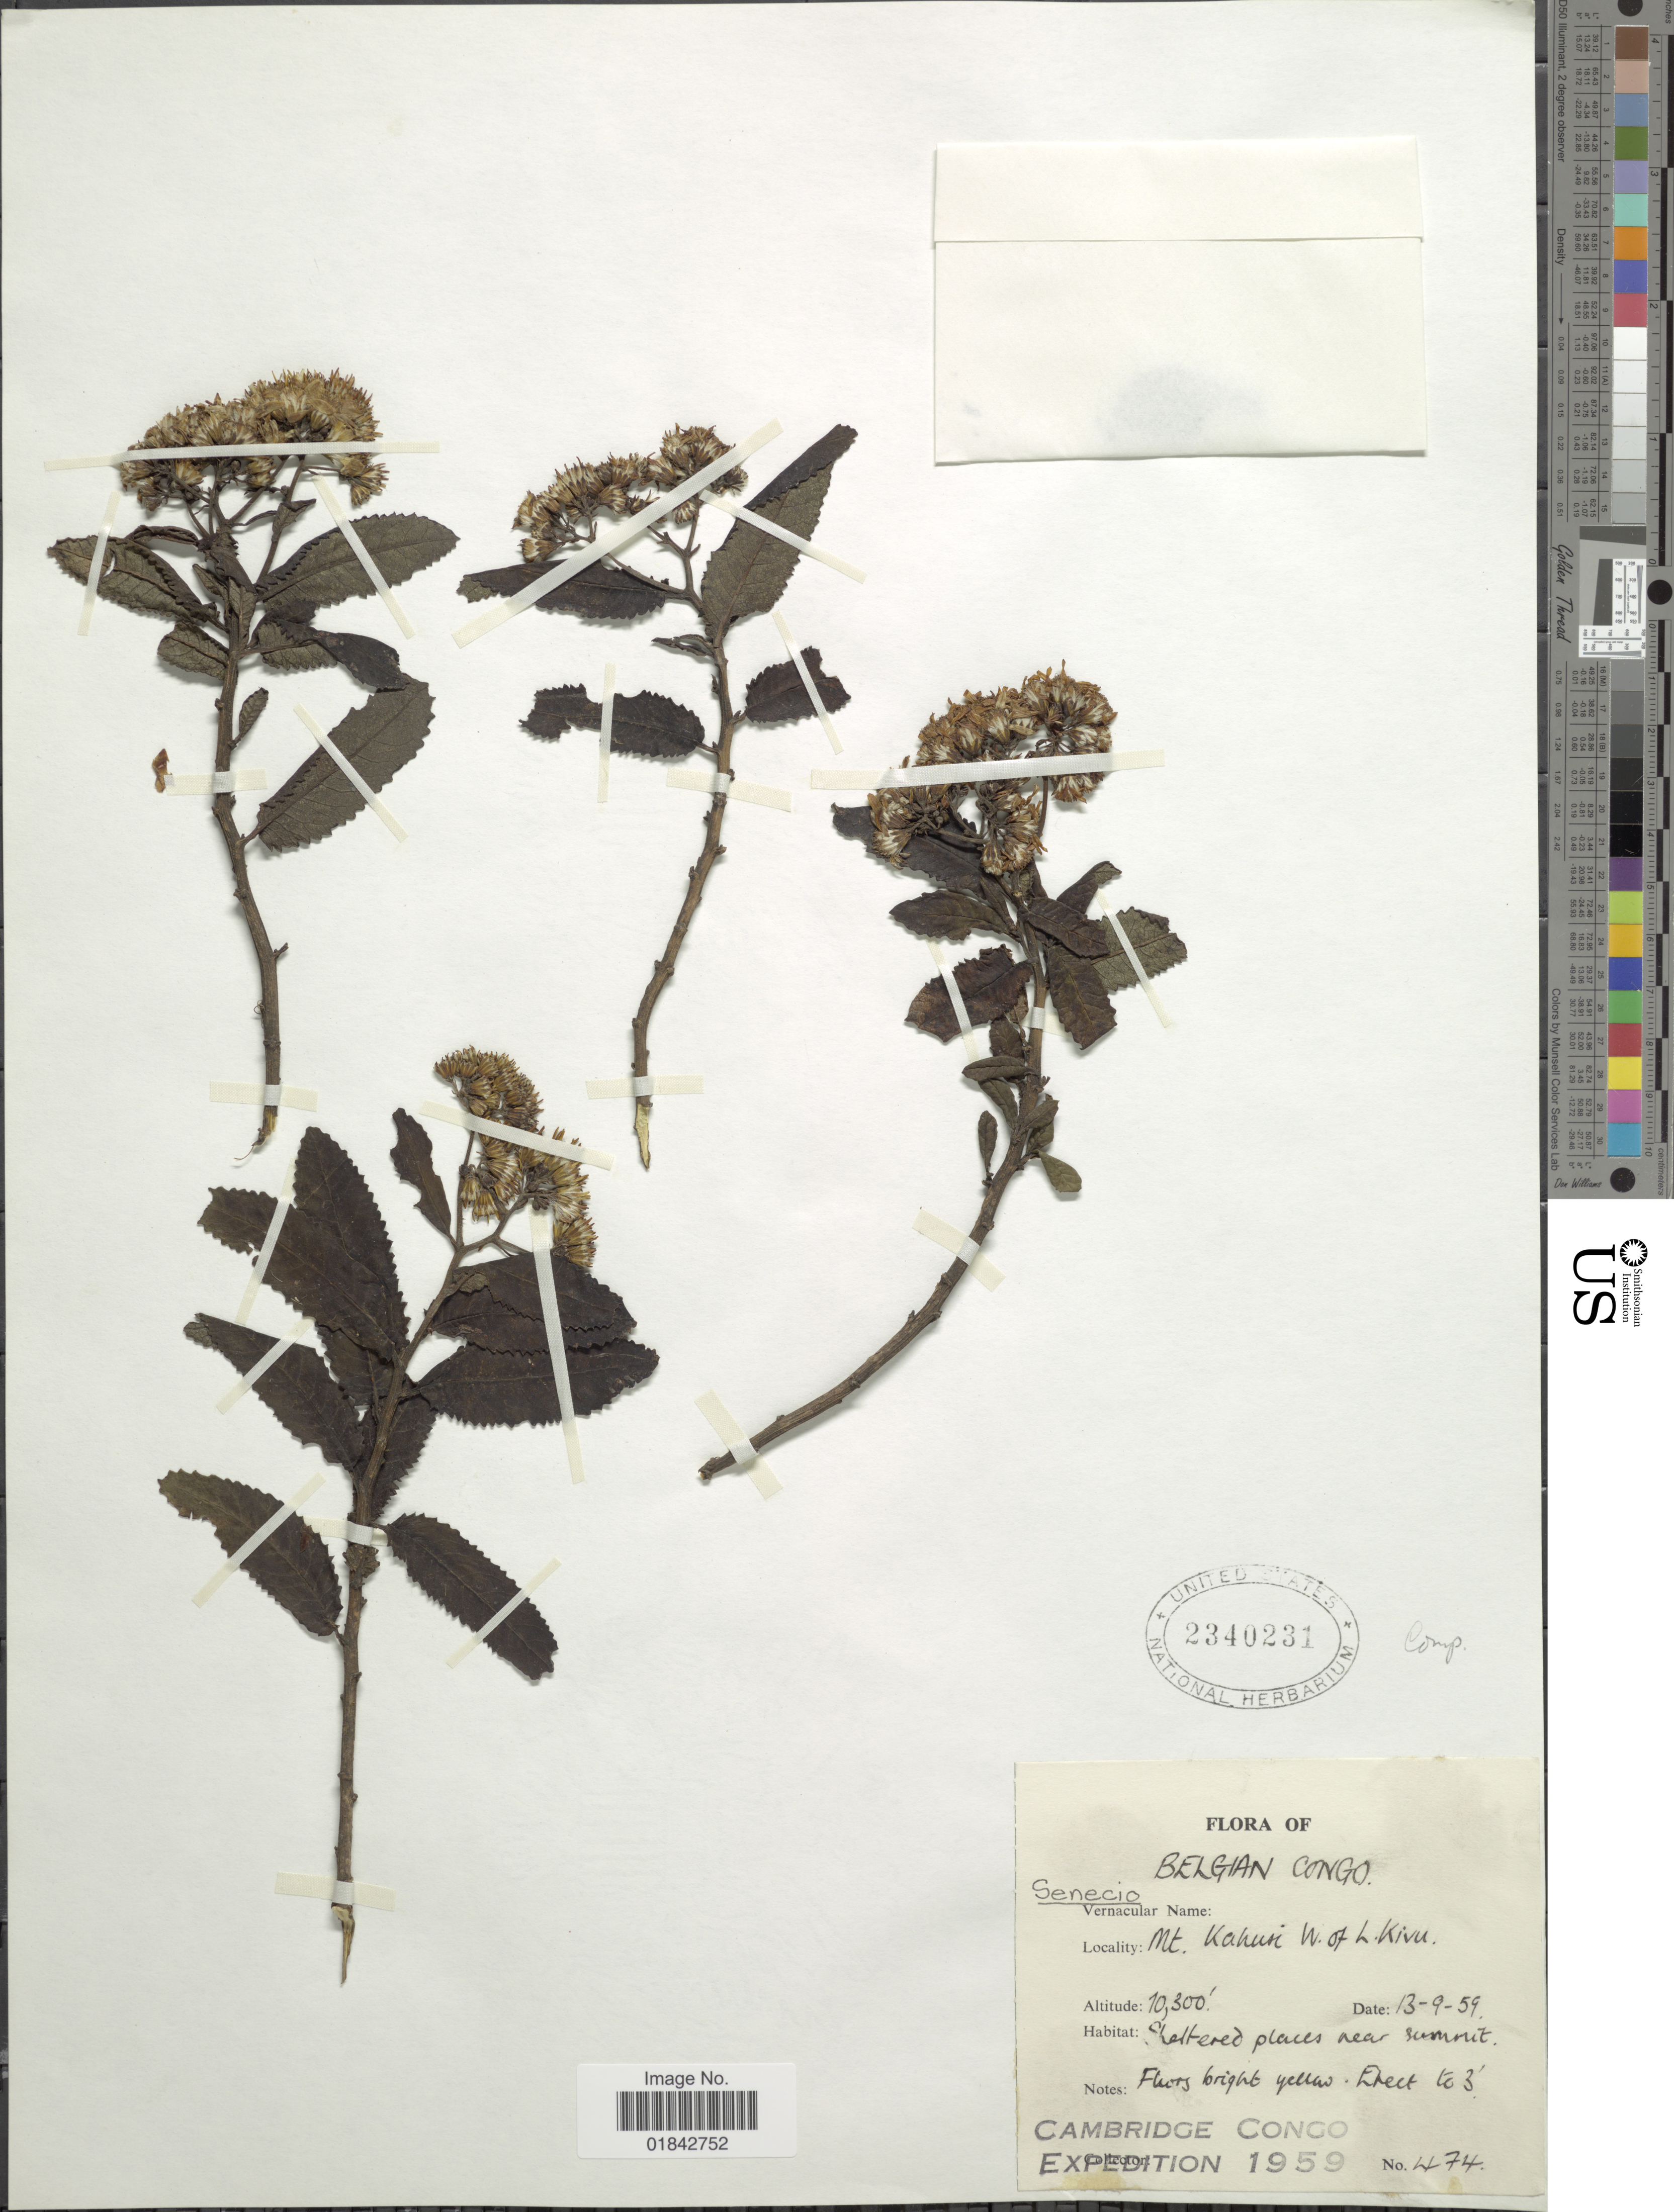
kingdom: Plantae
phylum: Tracheophyta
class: Magnoliopsida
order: Asterales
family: Asteraceae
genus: Senecio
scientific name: Senecio sp.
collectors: Cambridge Congo Expedition 1959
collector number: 474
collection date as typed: Transcribed d/m/y: 13/9/59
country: Congo, Democratic Republic of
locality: Mt. Kahuni, W. of L. Kivu, Belgian Congo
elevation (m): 3139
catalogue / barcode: US 2340231